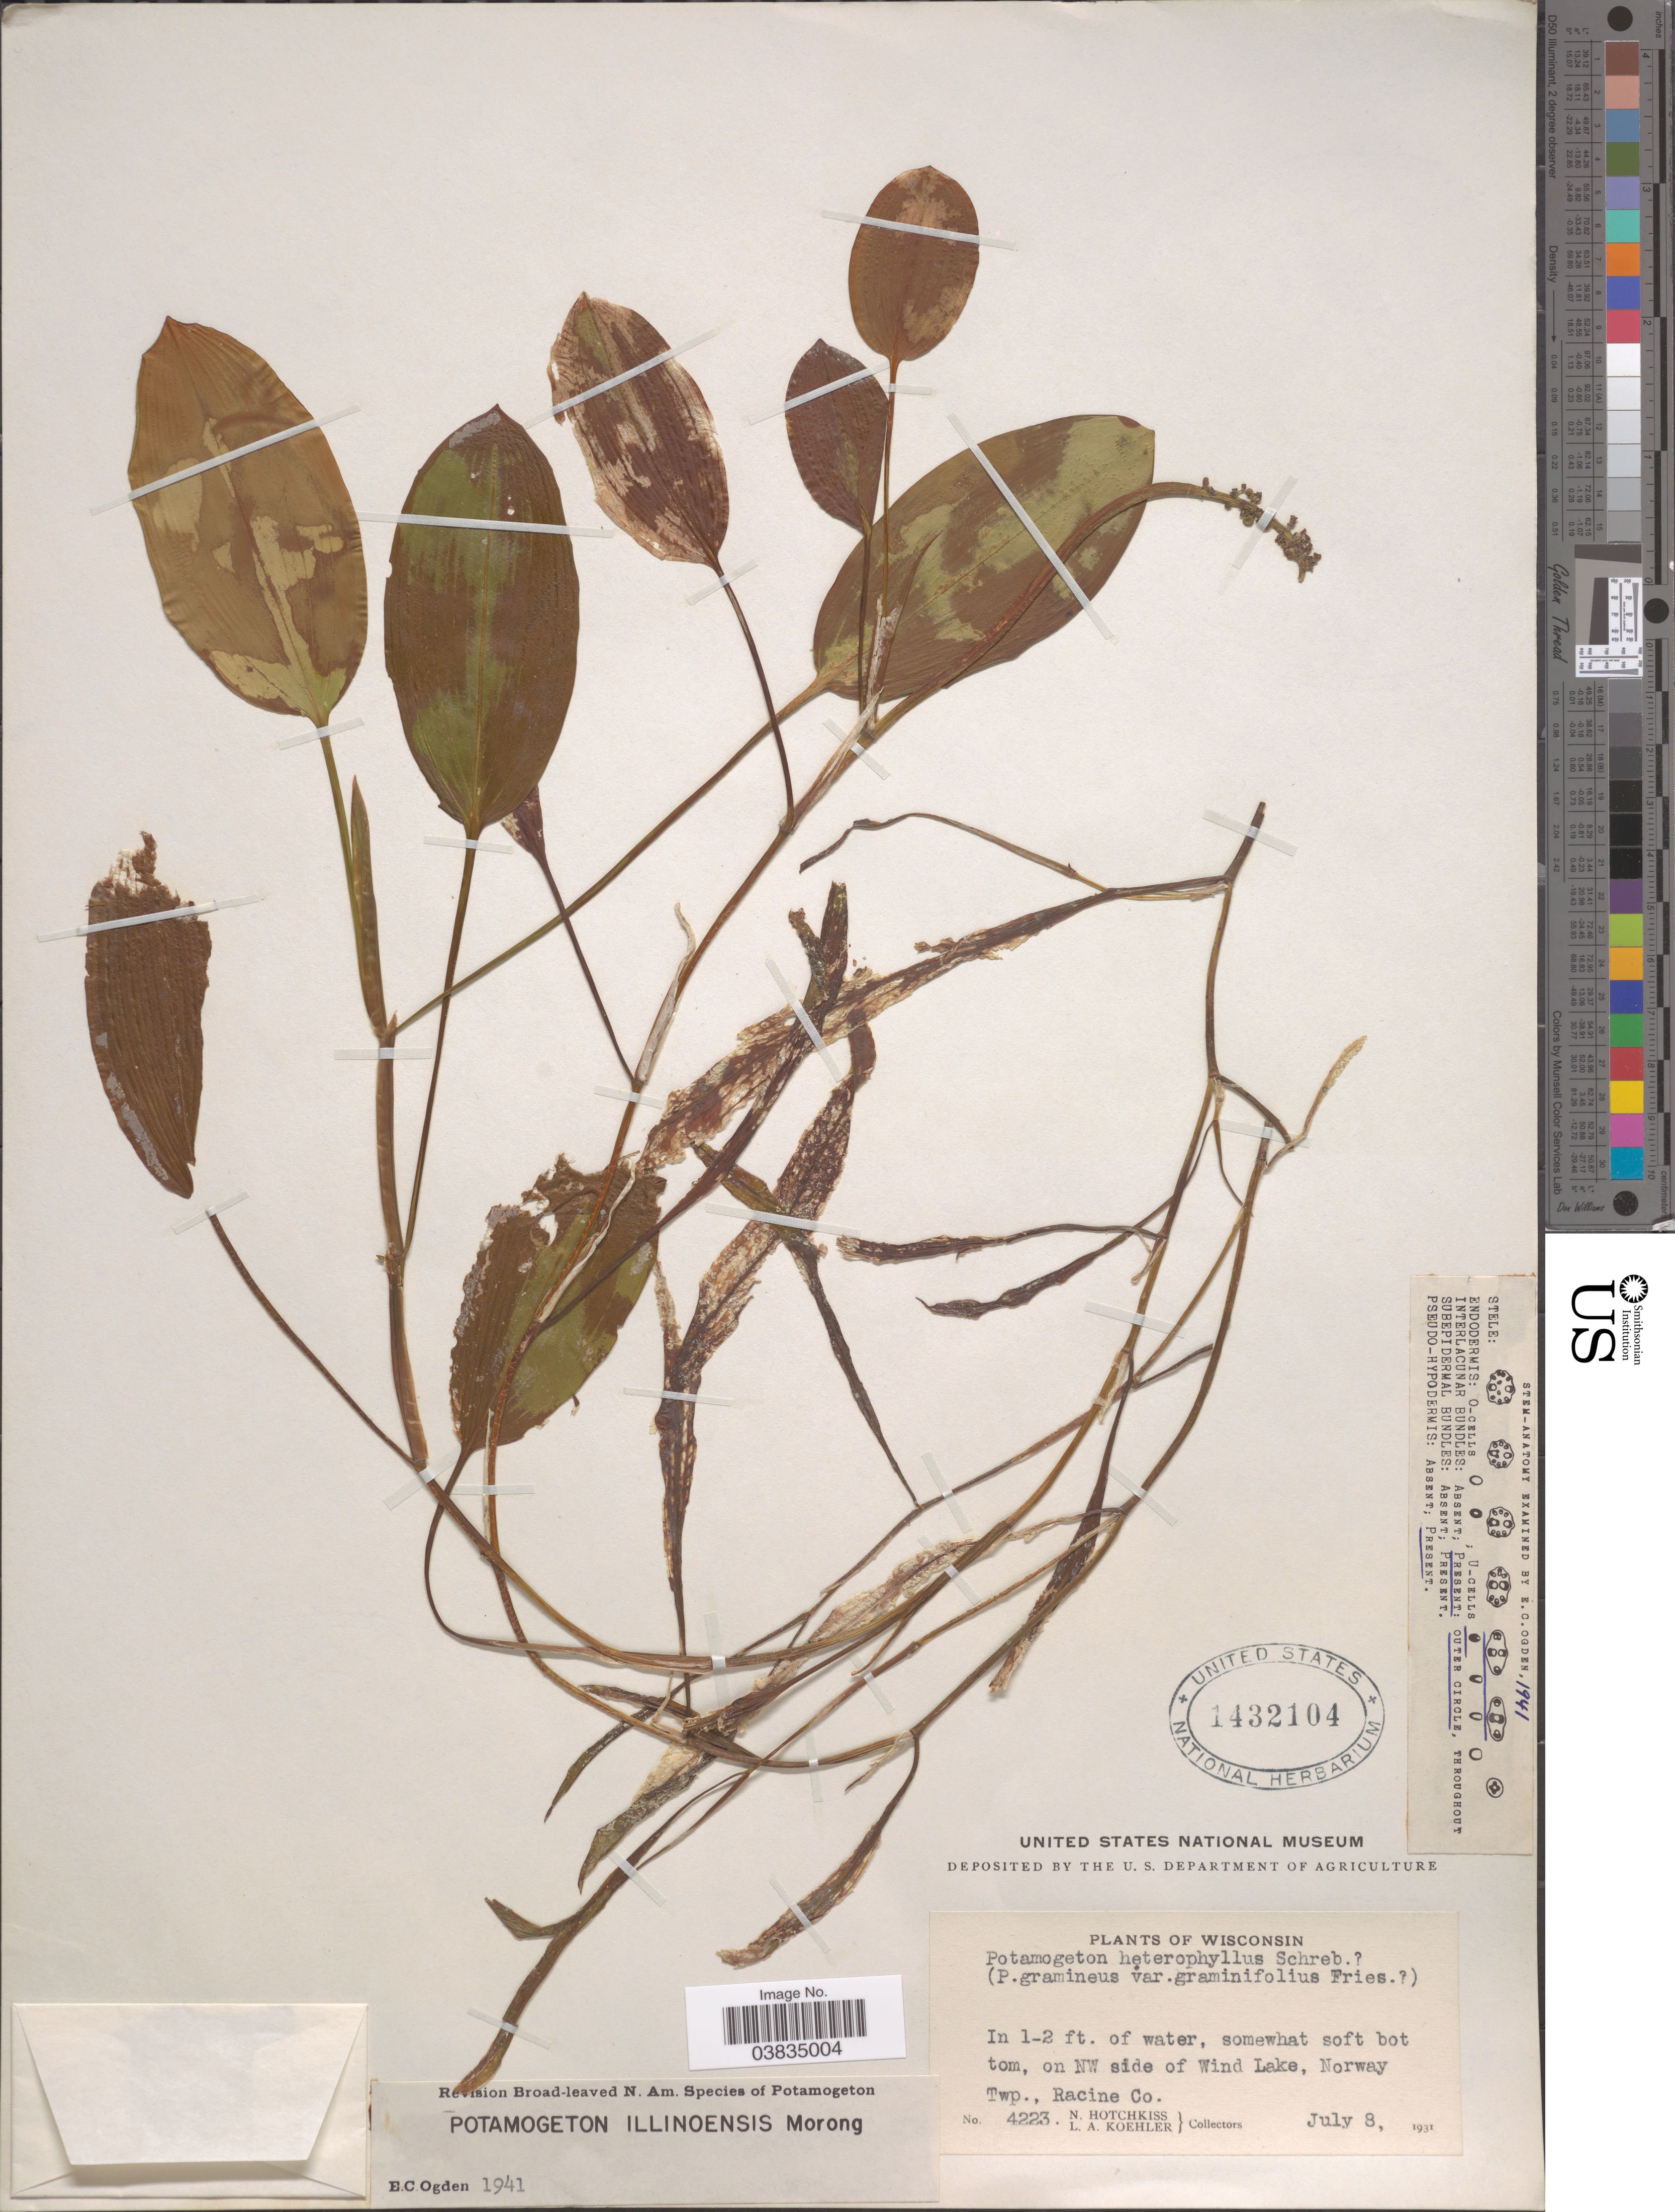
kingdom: Plantae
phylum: Tracheophyta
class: Liliopsida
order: Alismatales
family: Potamogetonaceae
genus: Potamogeton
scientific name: Potamogeton illinoensis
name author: Morong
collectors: N. Hotchkiss & L. Koehler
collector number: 4223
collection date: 1931-07-08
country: United States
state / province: Wisconsin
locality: On NW side of Wind Lake, Norway Twp., Racine Co.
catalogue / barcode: US 1432104